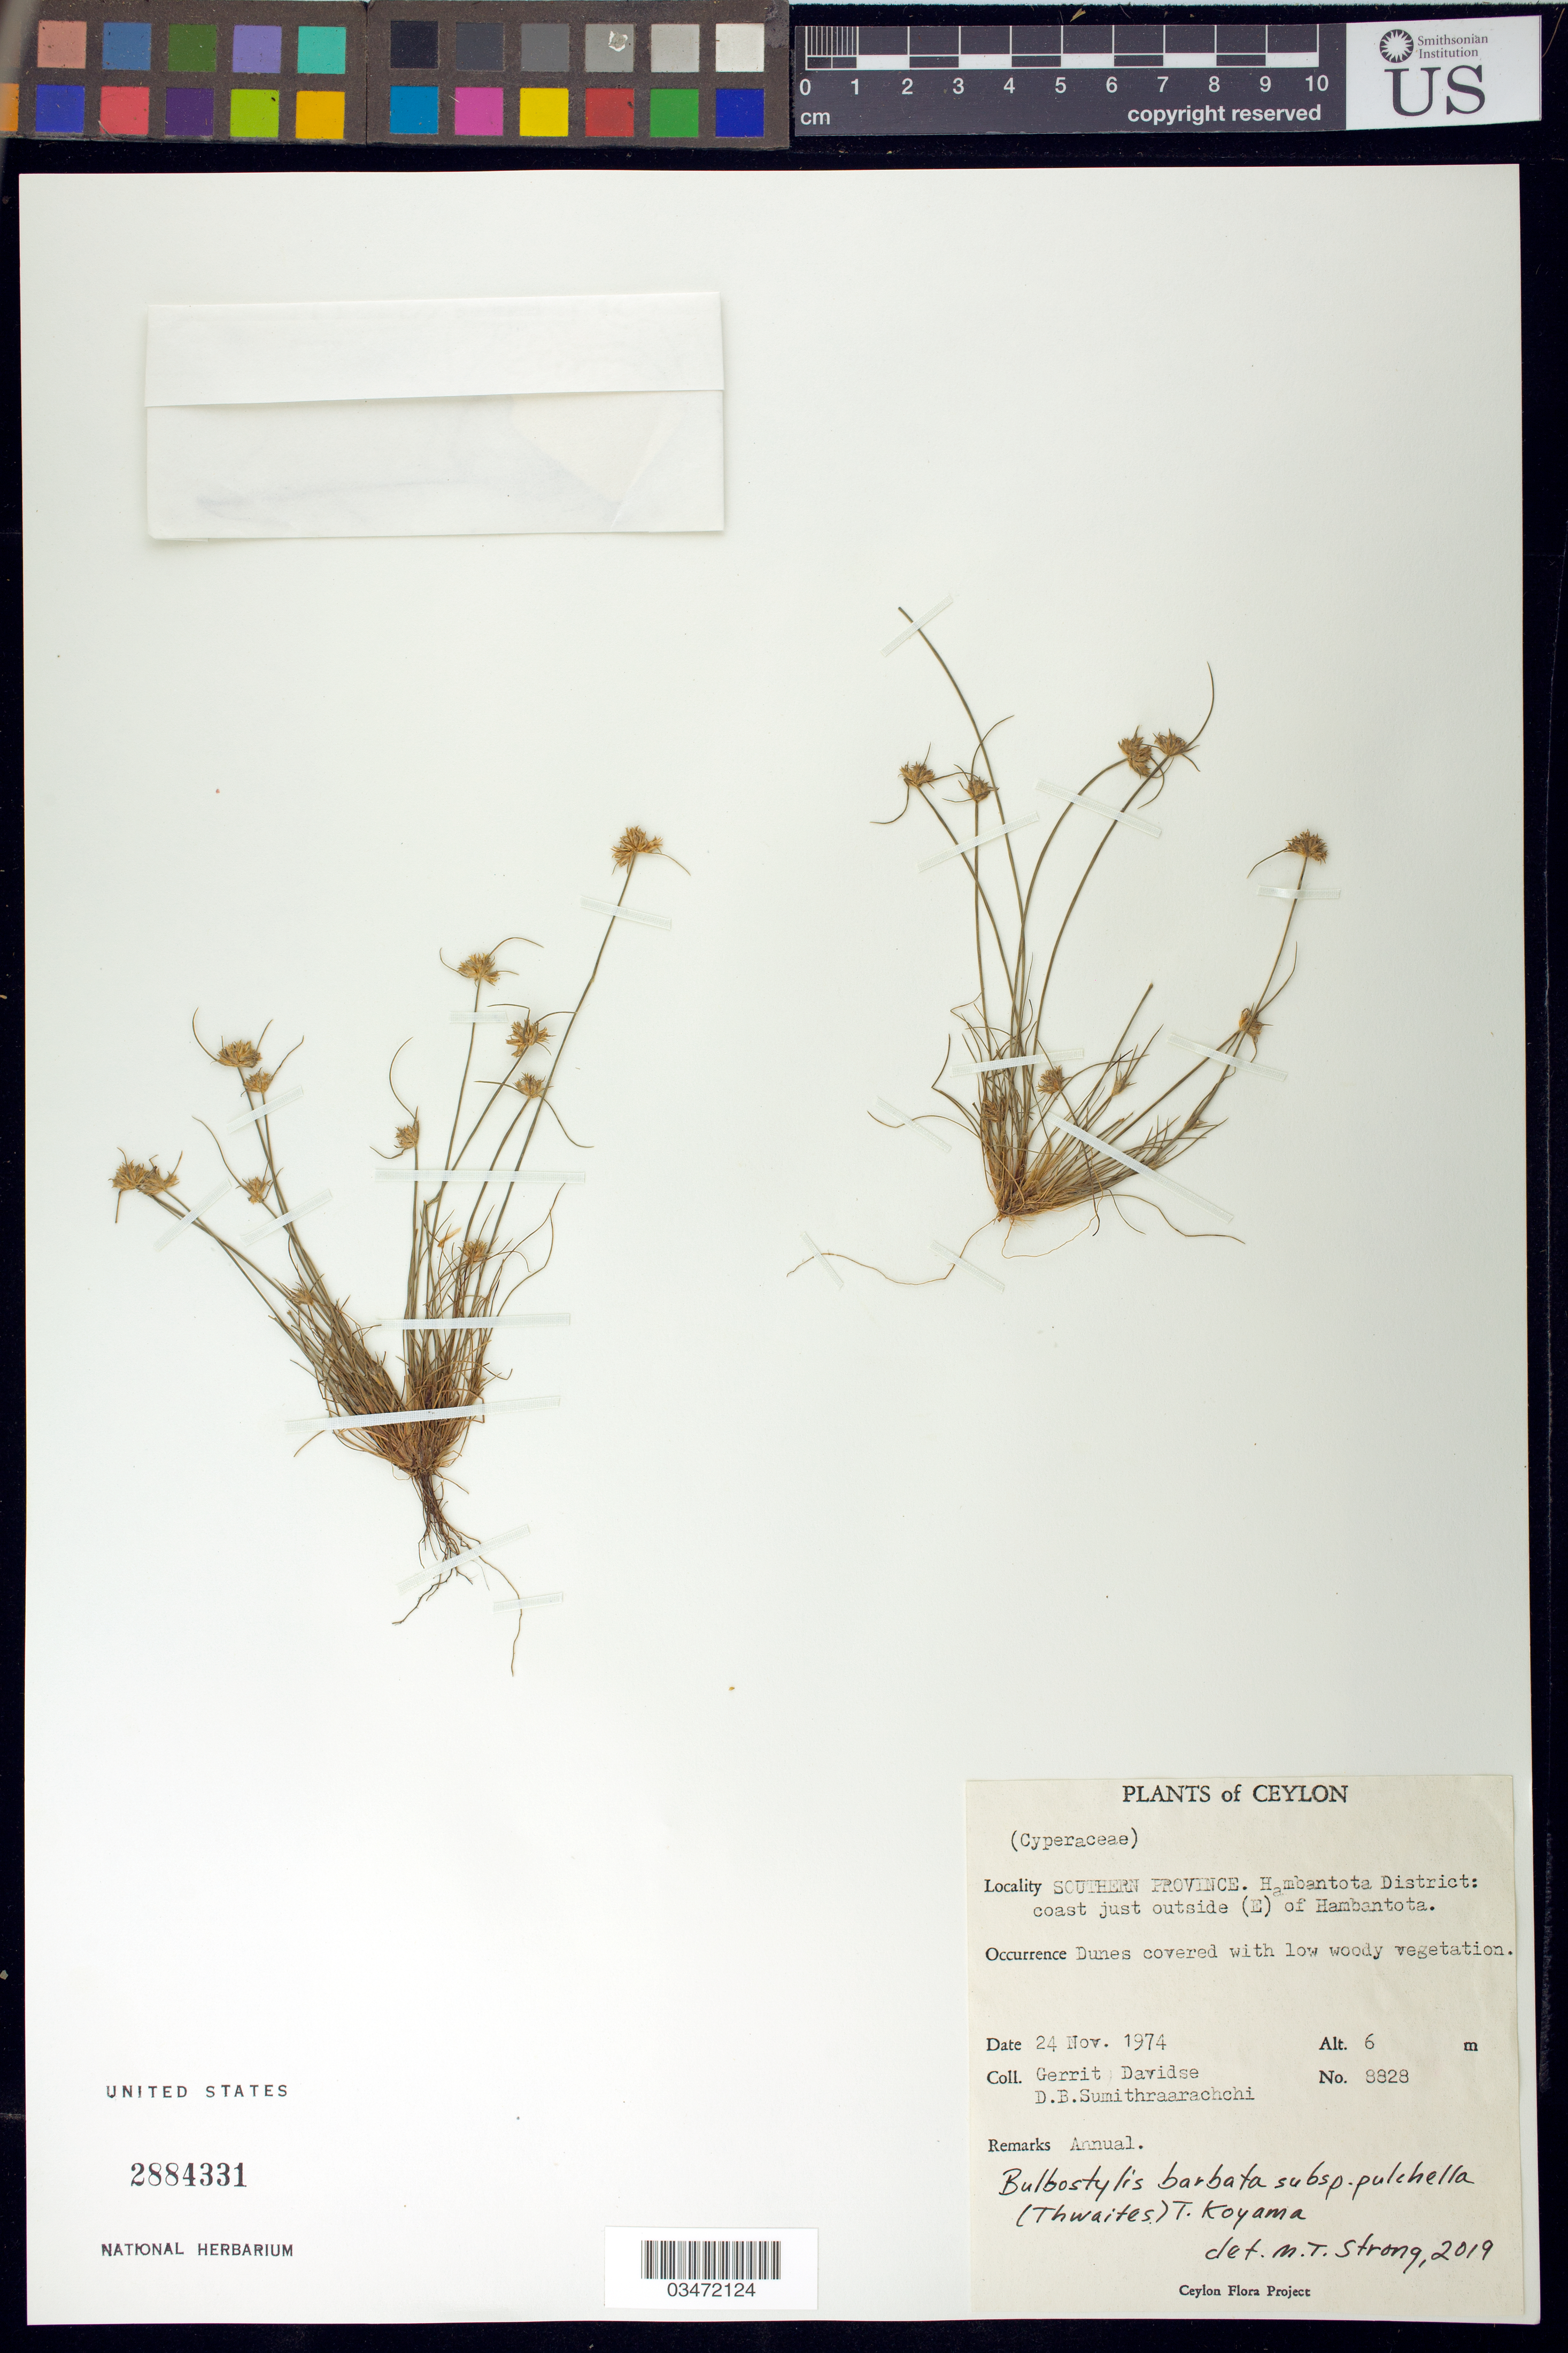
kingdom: Plantae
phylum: Tracheophyta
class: Liliopsida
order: Poales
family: Cyperaceae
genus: Bulbostylis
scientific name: Bulbostylis barbata subsp. pulchella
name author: (Thwaites) T. Koyama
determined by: Strong, M. T., (US), Smithsonian Institution - National Museum of Natural History (UNITED STATES)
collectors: G. Davidse & D. B. Sumithraarachchi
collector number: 8828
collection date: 1974-11-24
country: Sri Lanka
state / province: Southern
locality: Hambantota District: coast just outside (E) of Hambantota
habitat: Dunes covered with low woody vegetation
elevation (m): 6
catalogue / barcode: US 2884331